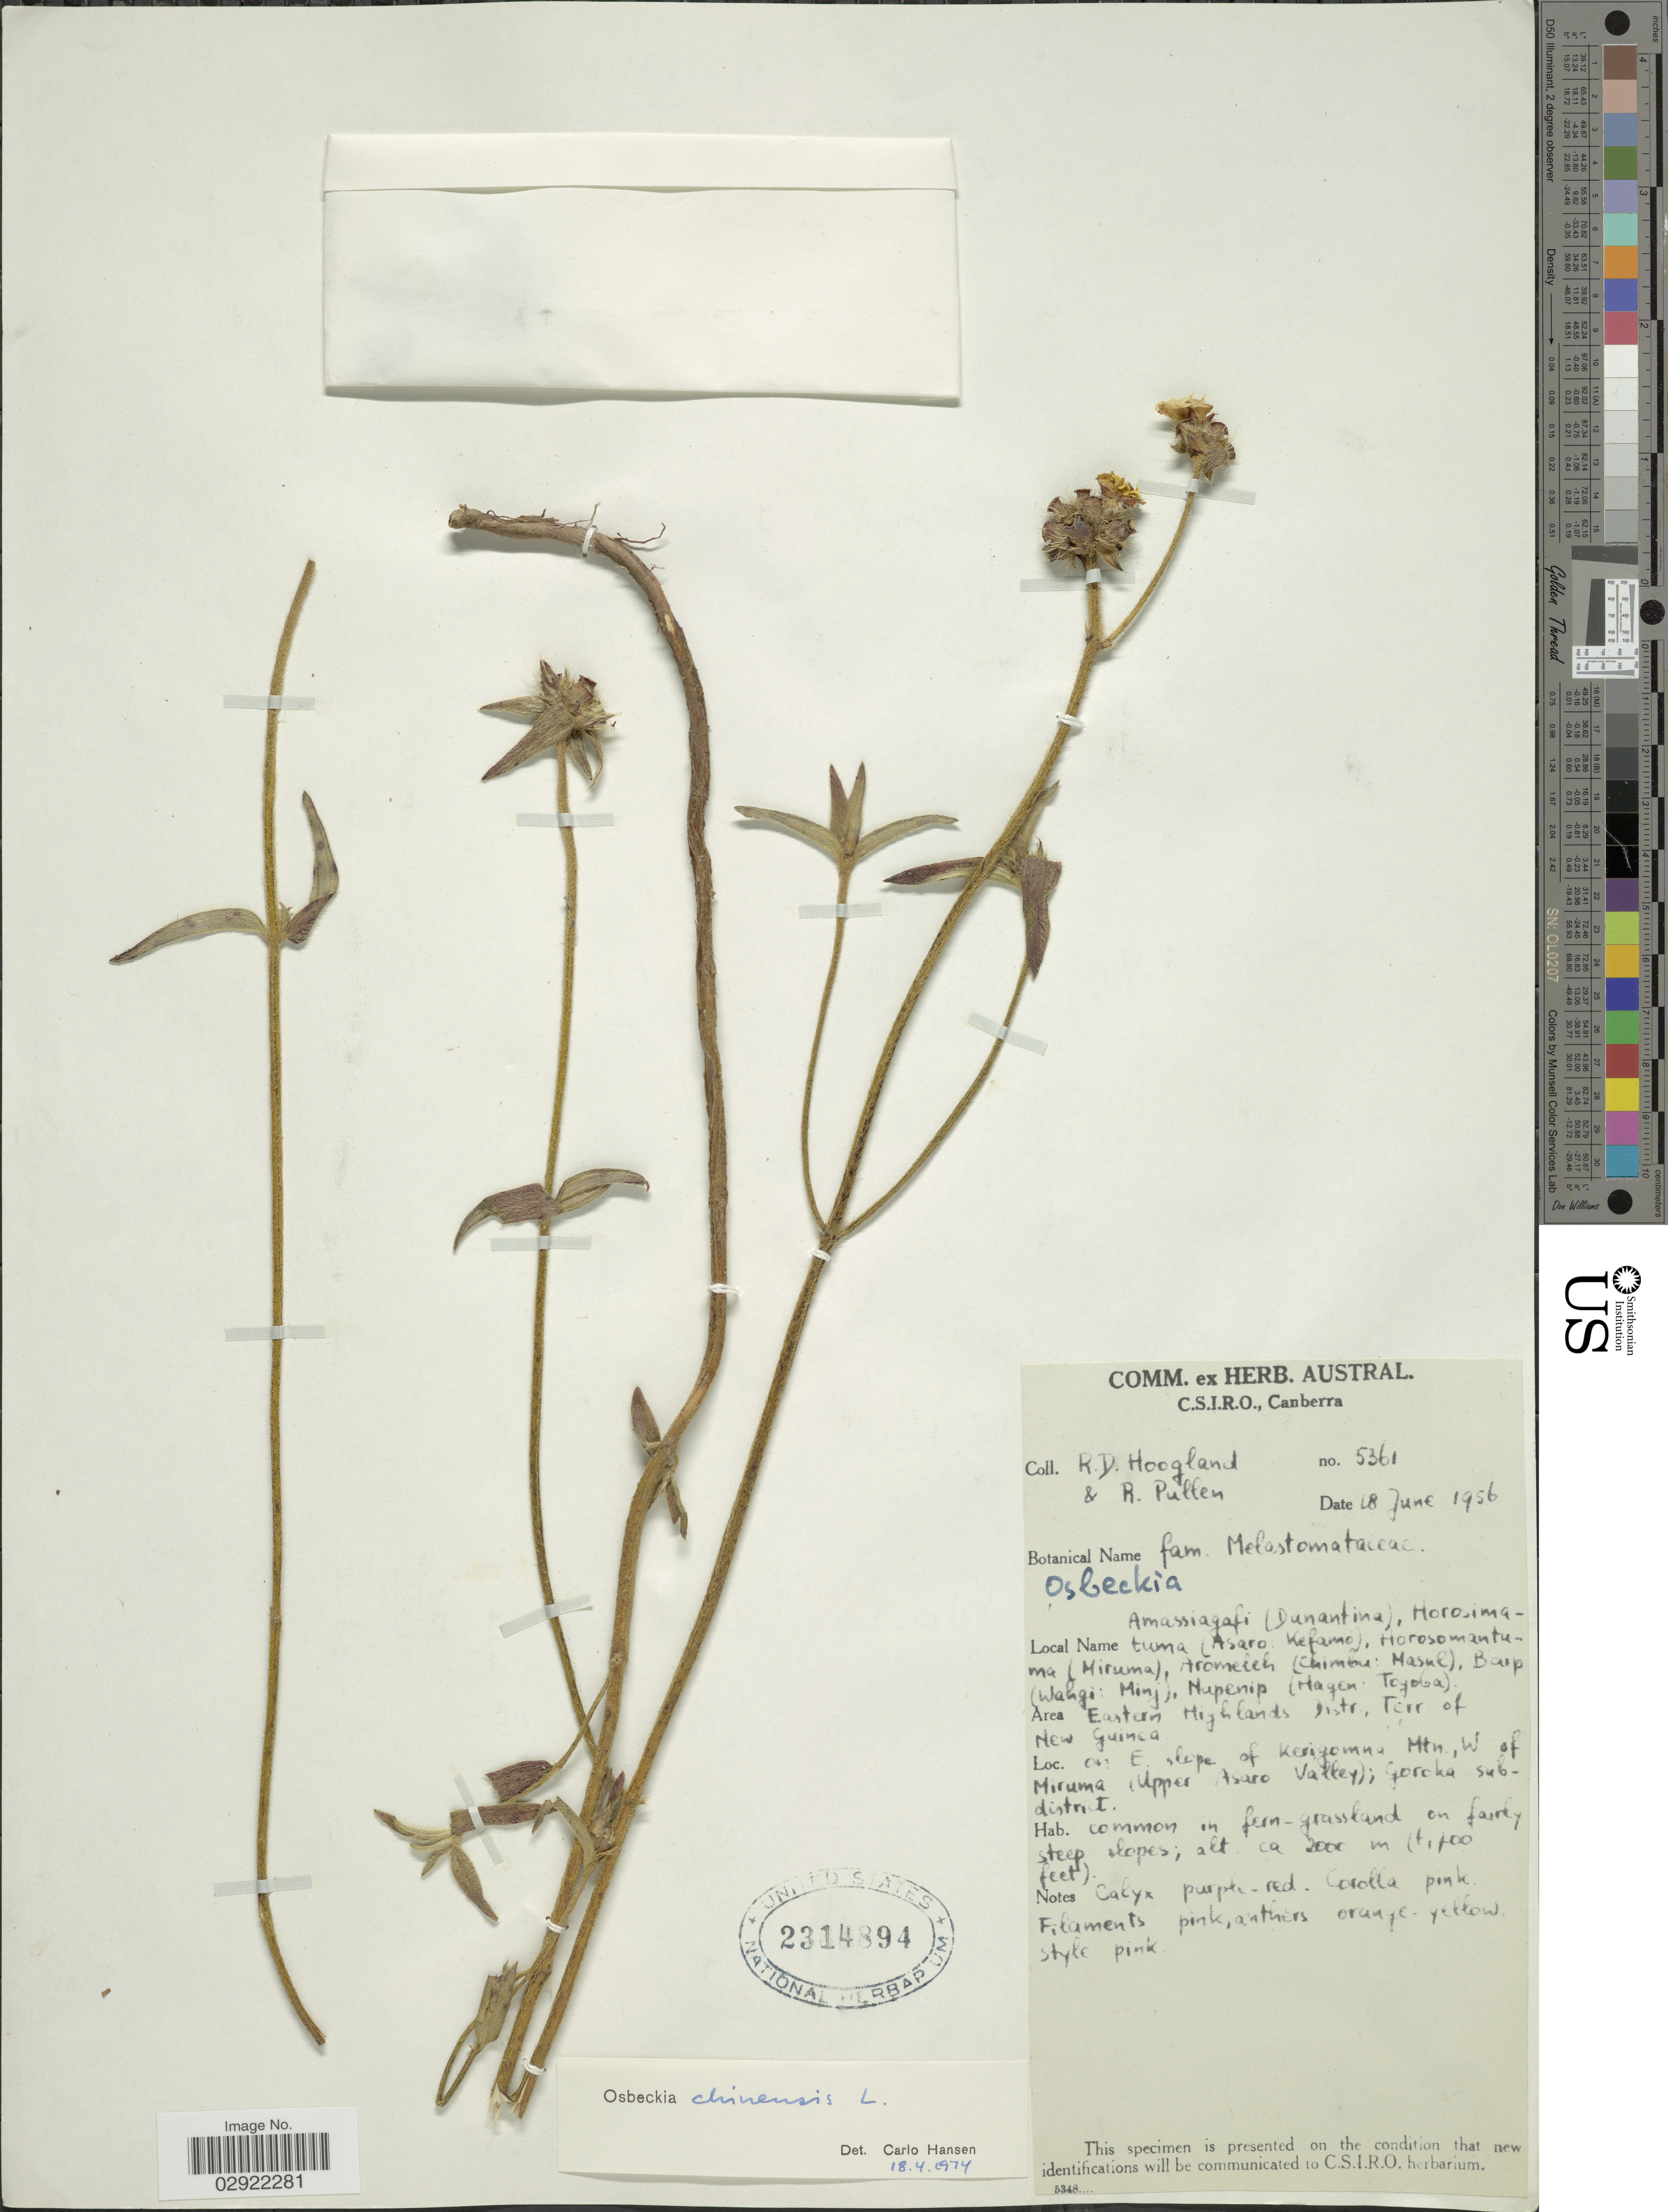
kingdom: Plantae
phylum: Tracheophyta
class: Magnoliopsida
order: Myrtales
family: Melastomataceae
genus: Osbeckia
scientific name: Osbeckia chinensis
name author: L.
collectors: R. D. Hoogland & R. Pullen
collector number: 5361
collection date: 1956-06-18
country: Papua New Guinea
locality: Eastern Highlands Distr., Terr. of New Guinea, on E. slope of Kerigomna, Mtn. W. of Miruma (Upper Asaro Valley); Goroka subdistrict.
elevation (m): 2000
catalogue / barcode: US 2314894